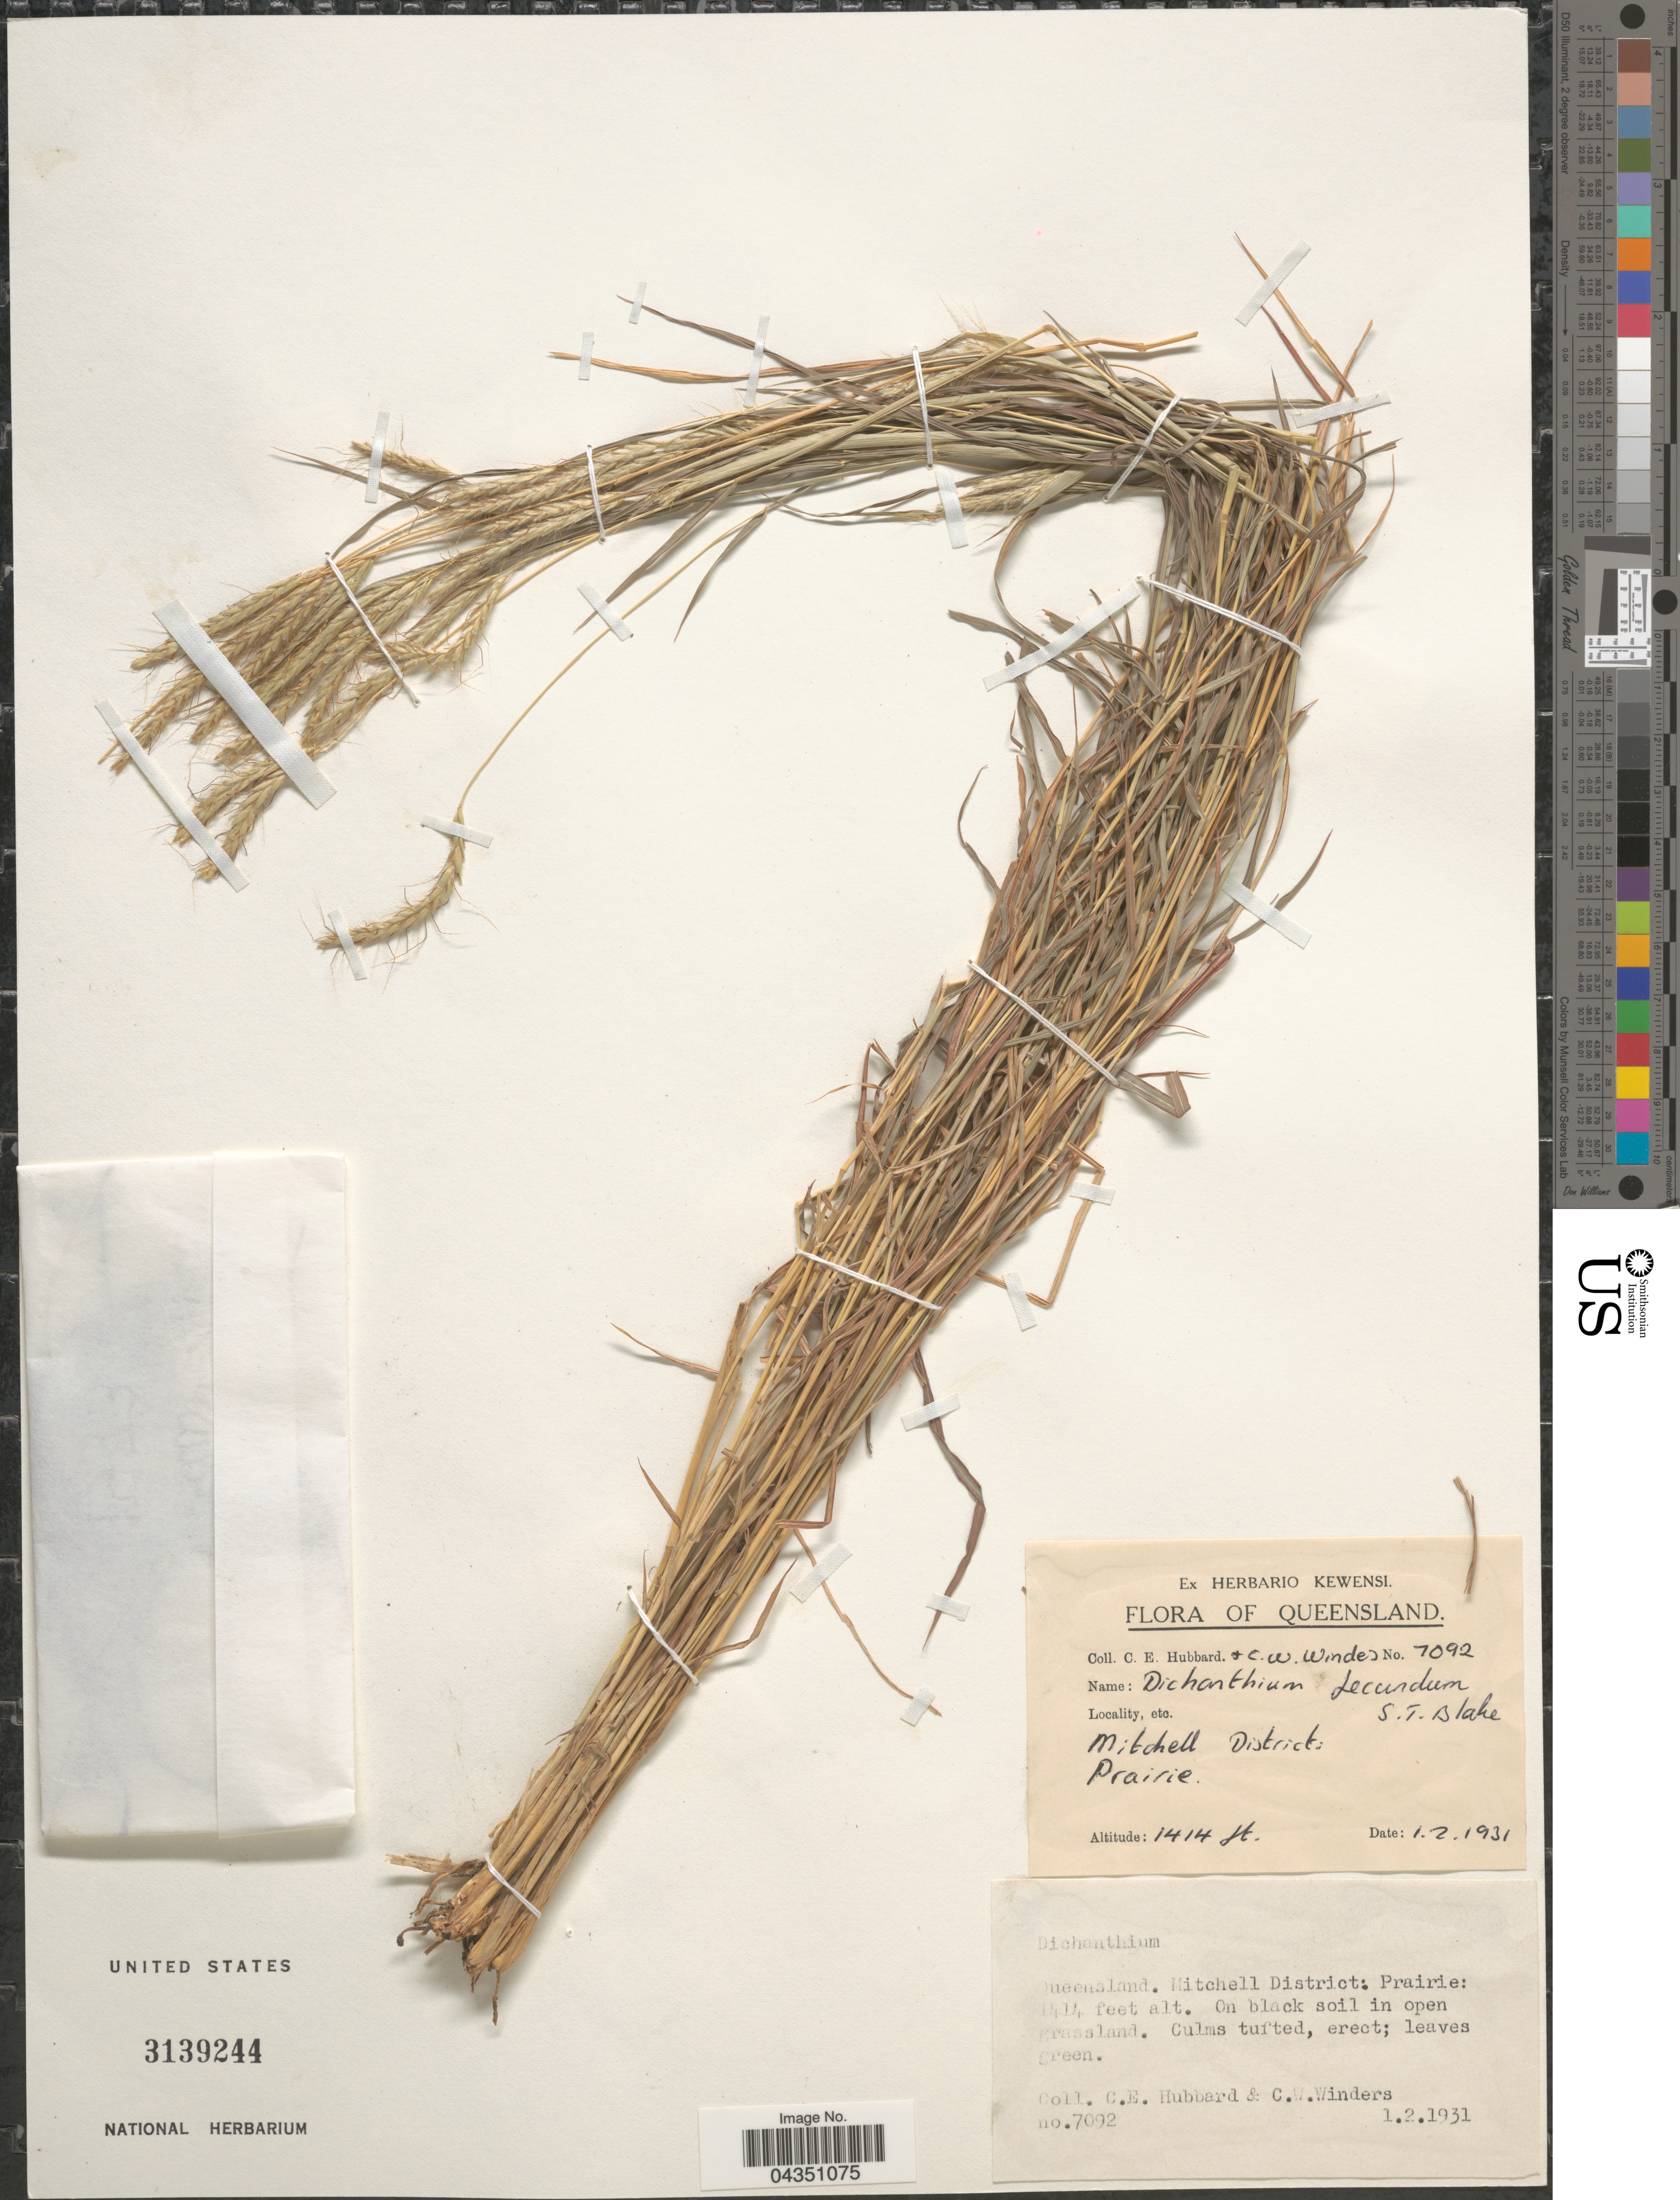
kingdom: Plantae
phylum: Tracheophyta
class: Liliopsida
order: Poales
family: Poaceae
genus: Dichanthium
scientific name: Dichanthium fecundum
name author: S.T. Blake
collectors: C. E. Hubbard & C. Winders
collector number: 7092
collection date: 1931-02-01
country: Australia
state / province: Queensland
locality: Mitchell District. Prairie.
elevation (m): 431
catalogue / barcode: US 3139244